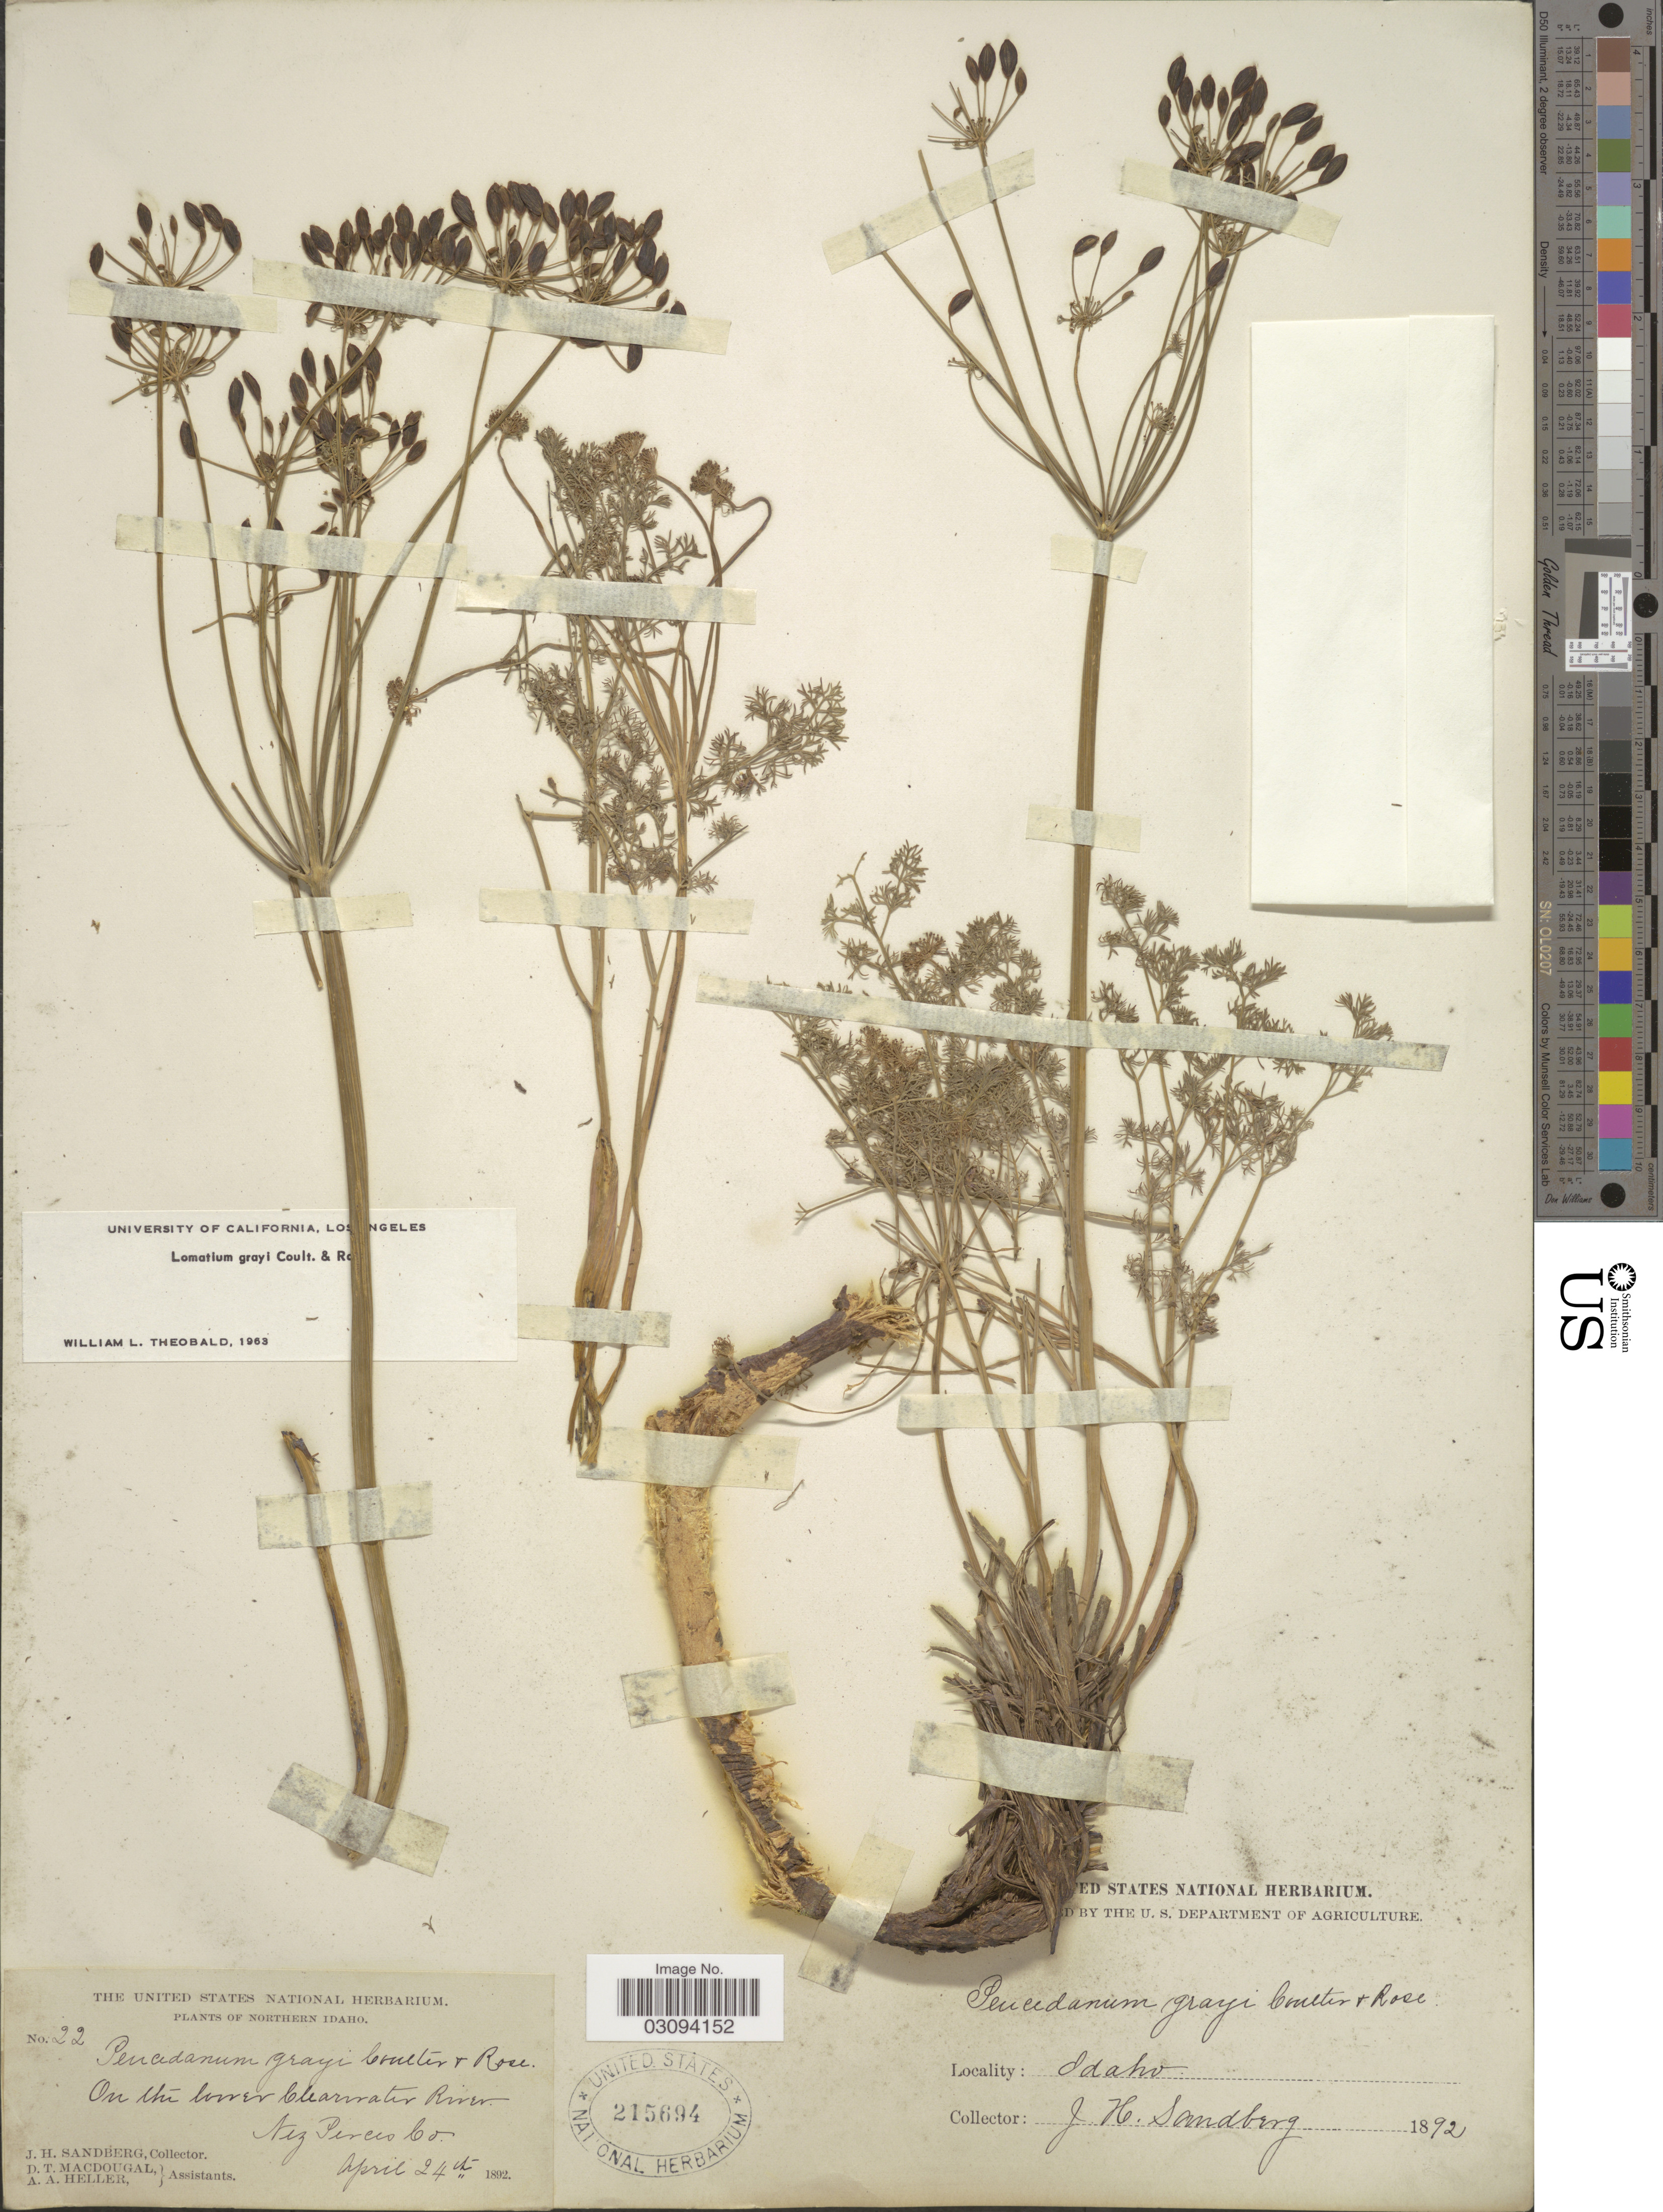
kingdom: Plantae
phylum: Tracheophyta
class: Magnoliopsida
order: Apiales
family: Apiaceae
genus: Lomatium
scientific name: Lomatium grayi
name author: (J.M. Coult. & Rose) J.M. Coult. & Rose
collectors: J. H. Sandberg, D. T. MacDougal & A. A. Heller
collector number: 22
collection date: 1892-04-24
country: United States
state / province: Idaho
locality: Northern Idaho. On the lower Clearwater River. Nez Perces Co.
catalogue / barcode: US 215694